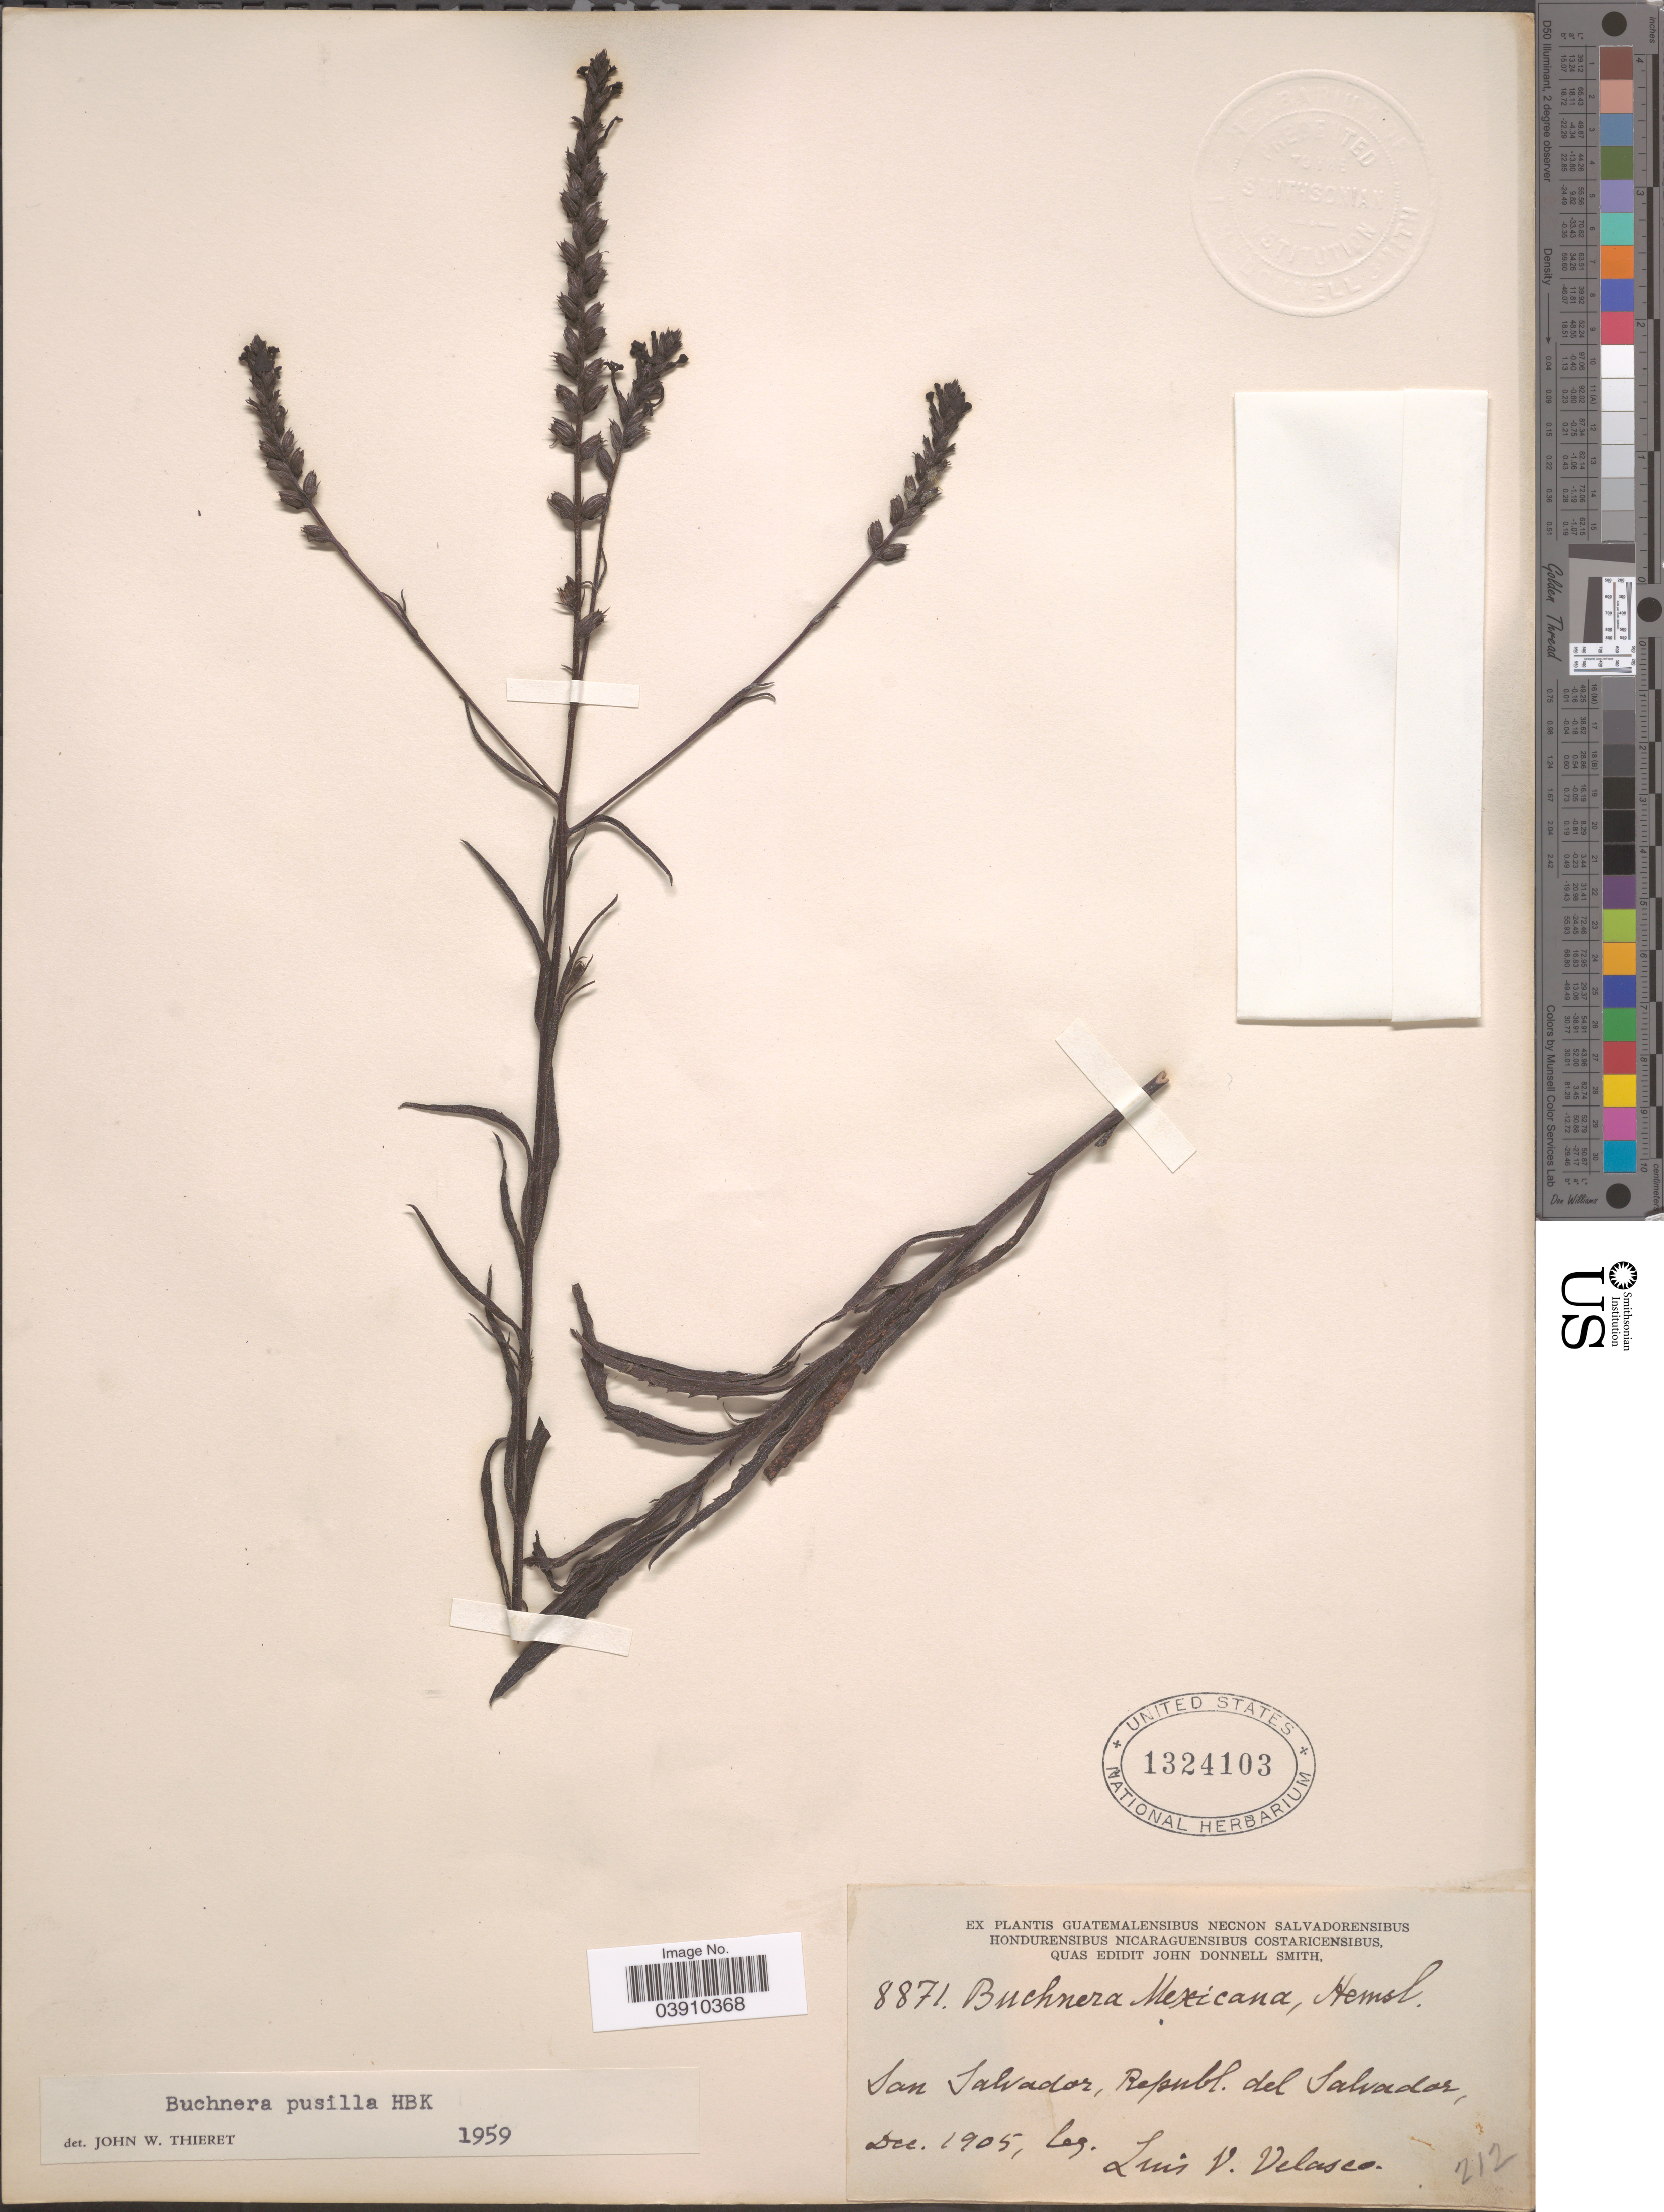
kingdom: Plantae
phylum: Tracheophyta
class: Magnoliopsida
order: Lamiales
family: Orobanchaceae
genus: Buchnera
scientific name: Buchnera pusilla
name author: Kunth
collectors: L. Velasco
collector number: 8871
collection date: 1905-12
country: El Salvador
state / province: San Salvador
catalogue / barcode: US 1324103